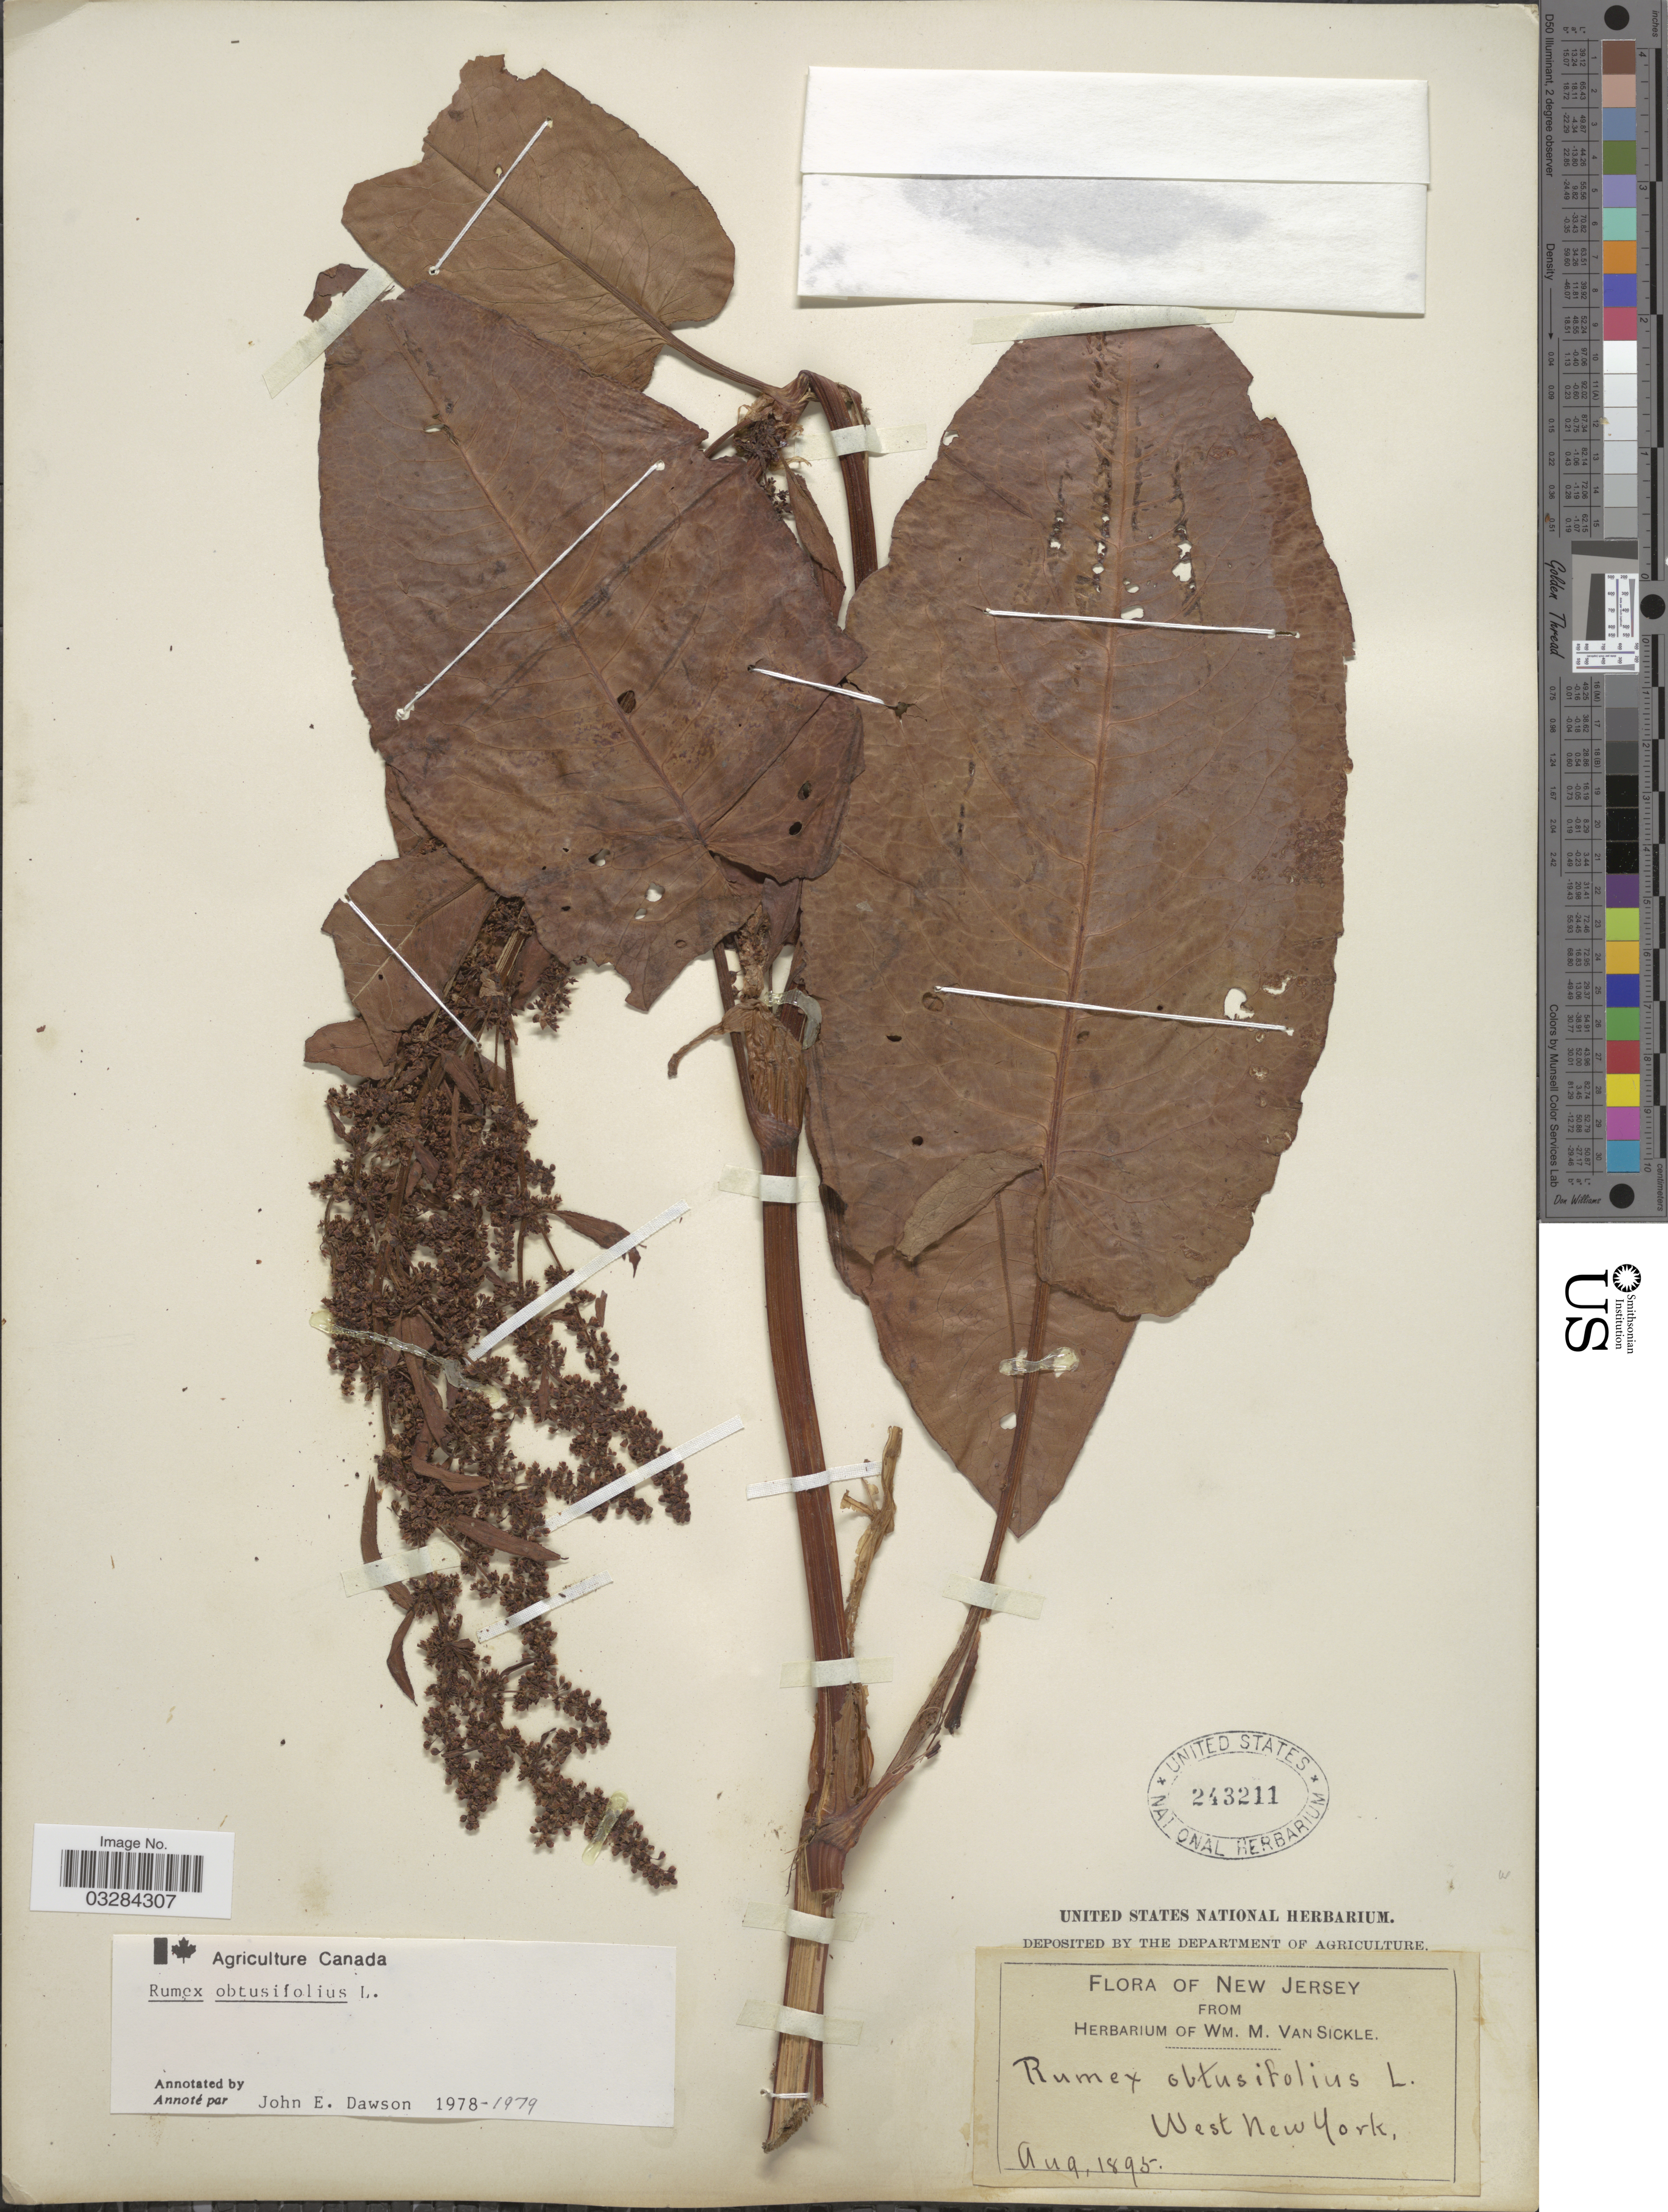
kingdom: Plantae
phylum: Tracheophyta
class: Magnoliopsida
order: Caryophyllales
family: Polygonaceae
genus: Rumex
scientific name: Rumex obtusifolius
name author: L.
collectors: ex herb. Wm. M. Van Sickle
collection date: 1895-08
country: United States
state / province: New York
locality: West New York.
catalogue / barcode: US 243211